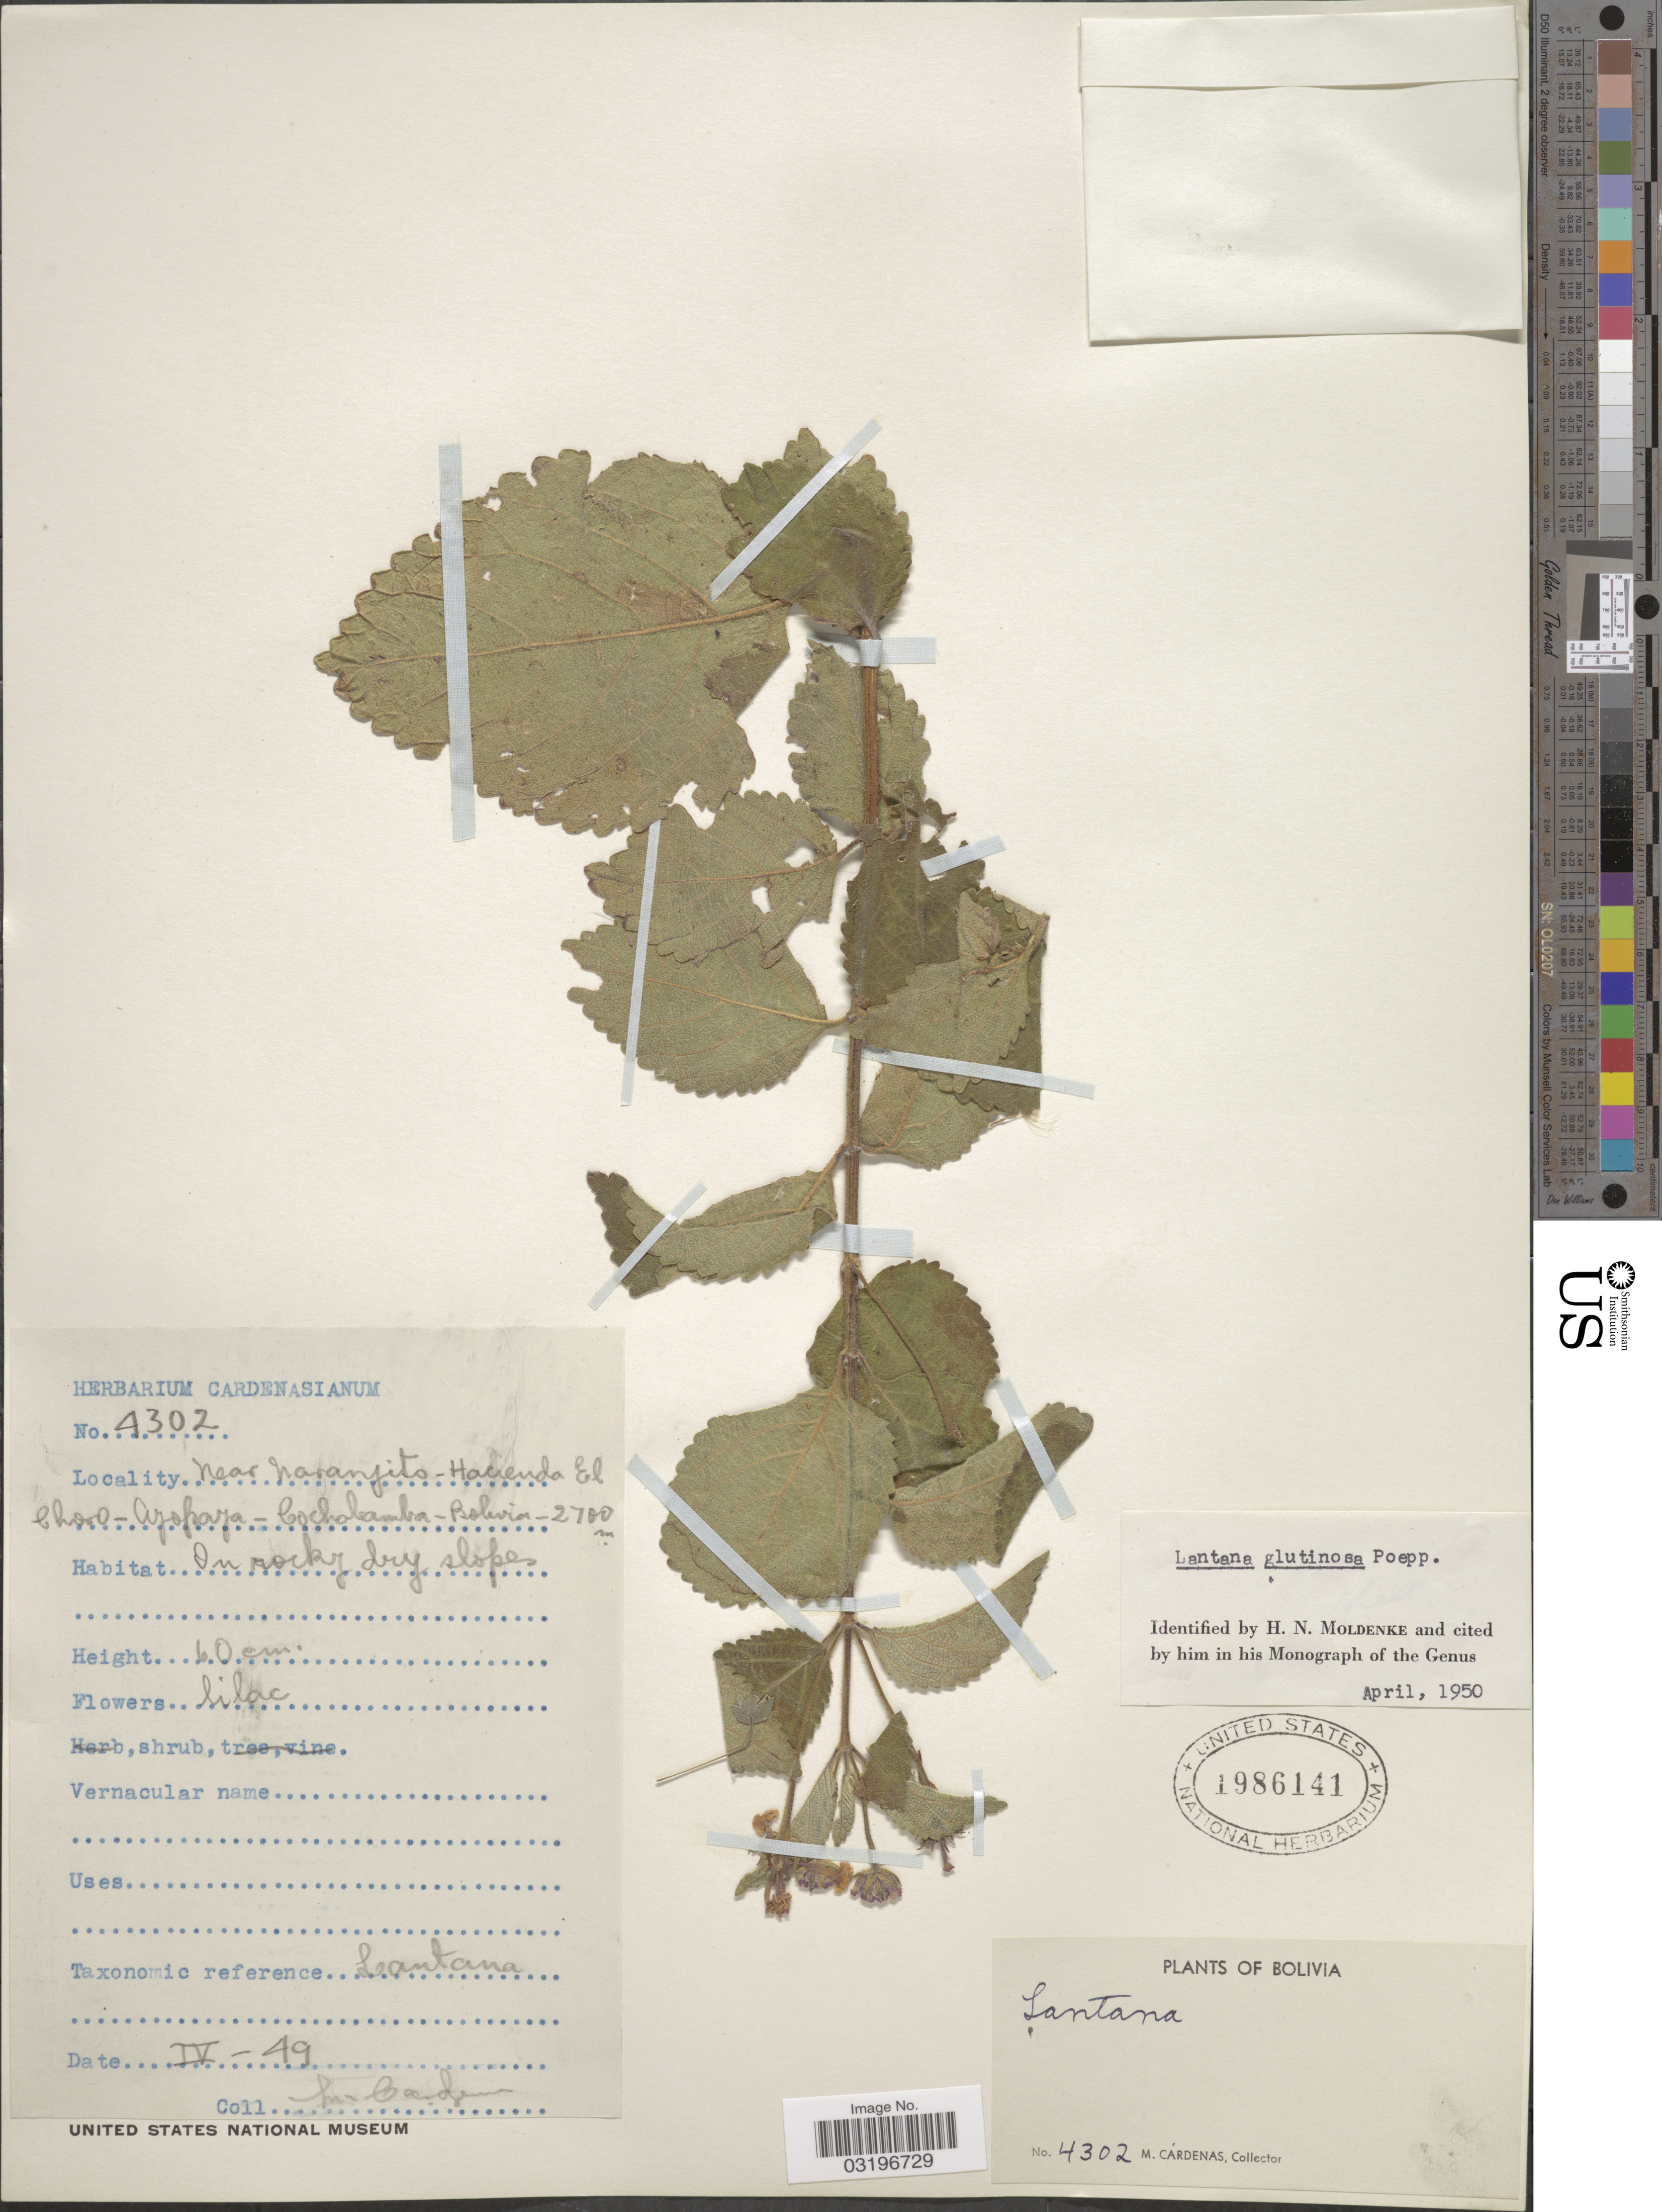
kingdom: Plantae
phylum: Tracheophyta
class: Magnoliopsida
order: Lamiales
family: Verbenaceae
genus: Lantana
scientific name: Lantana glutinosa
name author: Poepp.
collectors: M. Cárdenas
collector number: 4302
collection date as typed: Transcribed d/m/y: /4/49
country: Bolivia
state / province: Cochabamba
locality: Near Naranjita - Hacienda El Choro- Ayopaya.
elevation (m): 2700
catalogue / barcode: US 1986141